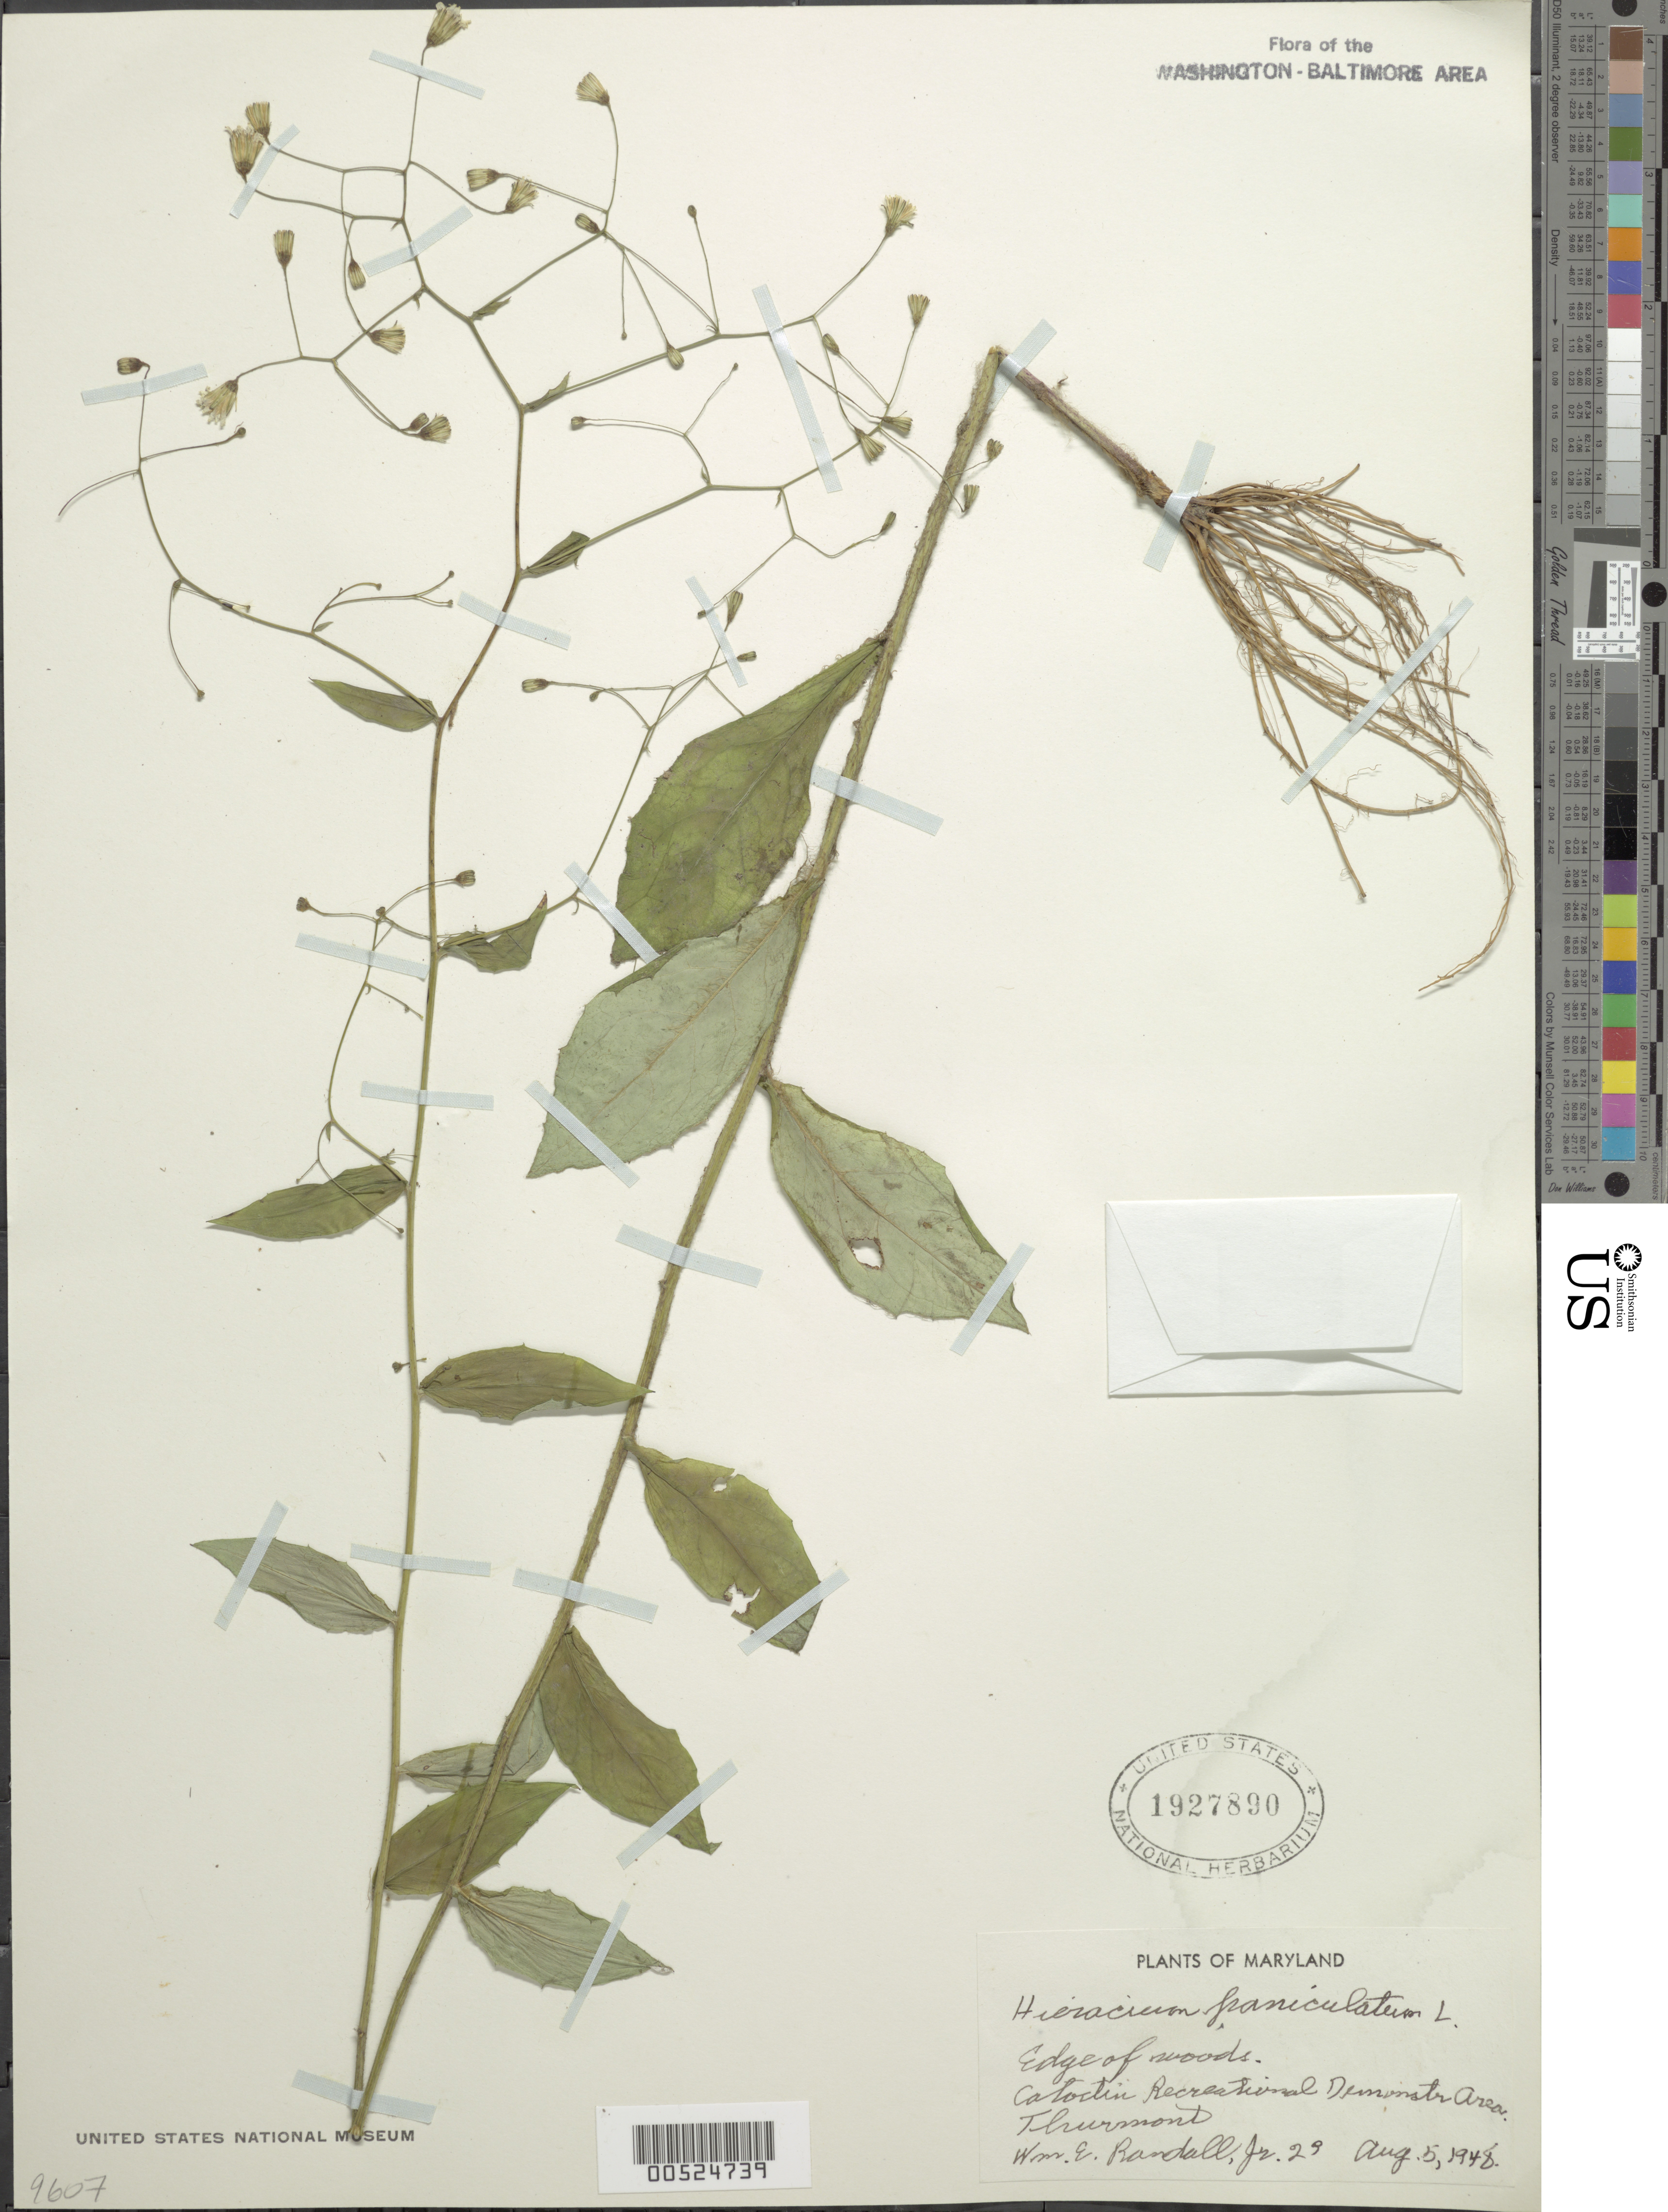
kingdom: Plantae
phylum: Tracheophyta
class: Magnoliopsida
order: Asterales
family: Asteraceae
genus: Hieracium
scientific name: Hieracium paniculatum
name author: L.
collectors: W. Randall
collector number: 25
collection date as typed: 05 Aug 1948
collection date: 1948-08-05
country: United States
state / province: Maryland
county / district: Frederick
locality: Catoctin Recreation Demonstration Area, Thurmont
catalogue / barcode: US 1927890